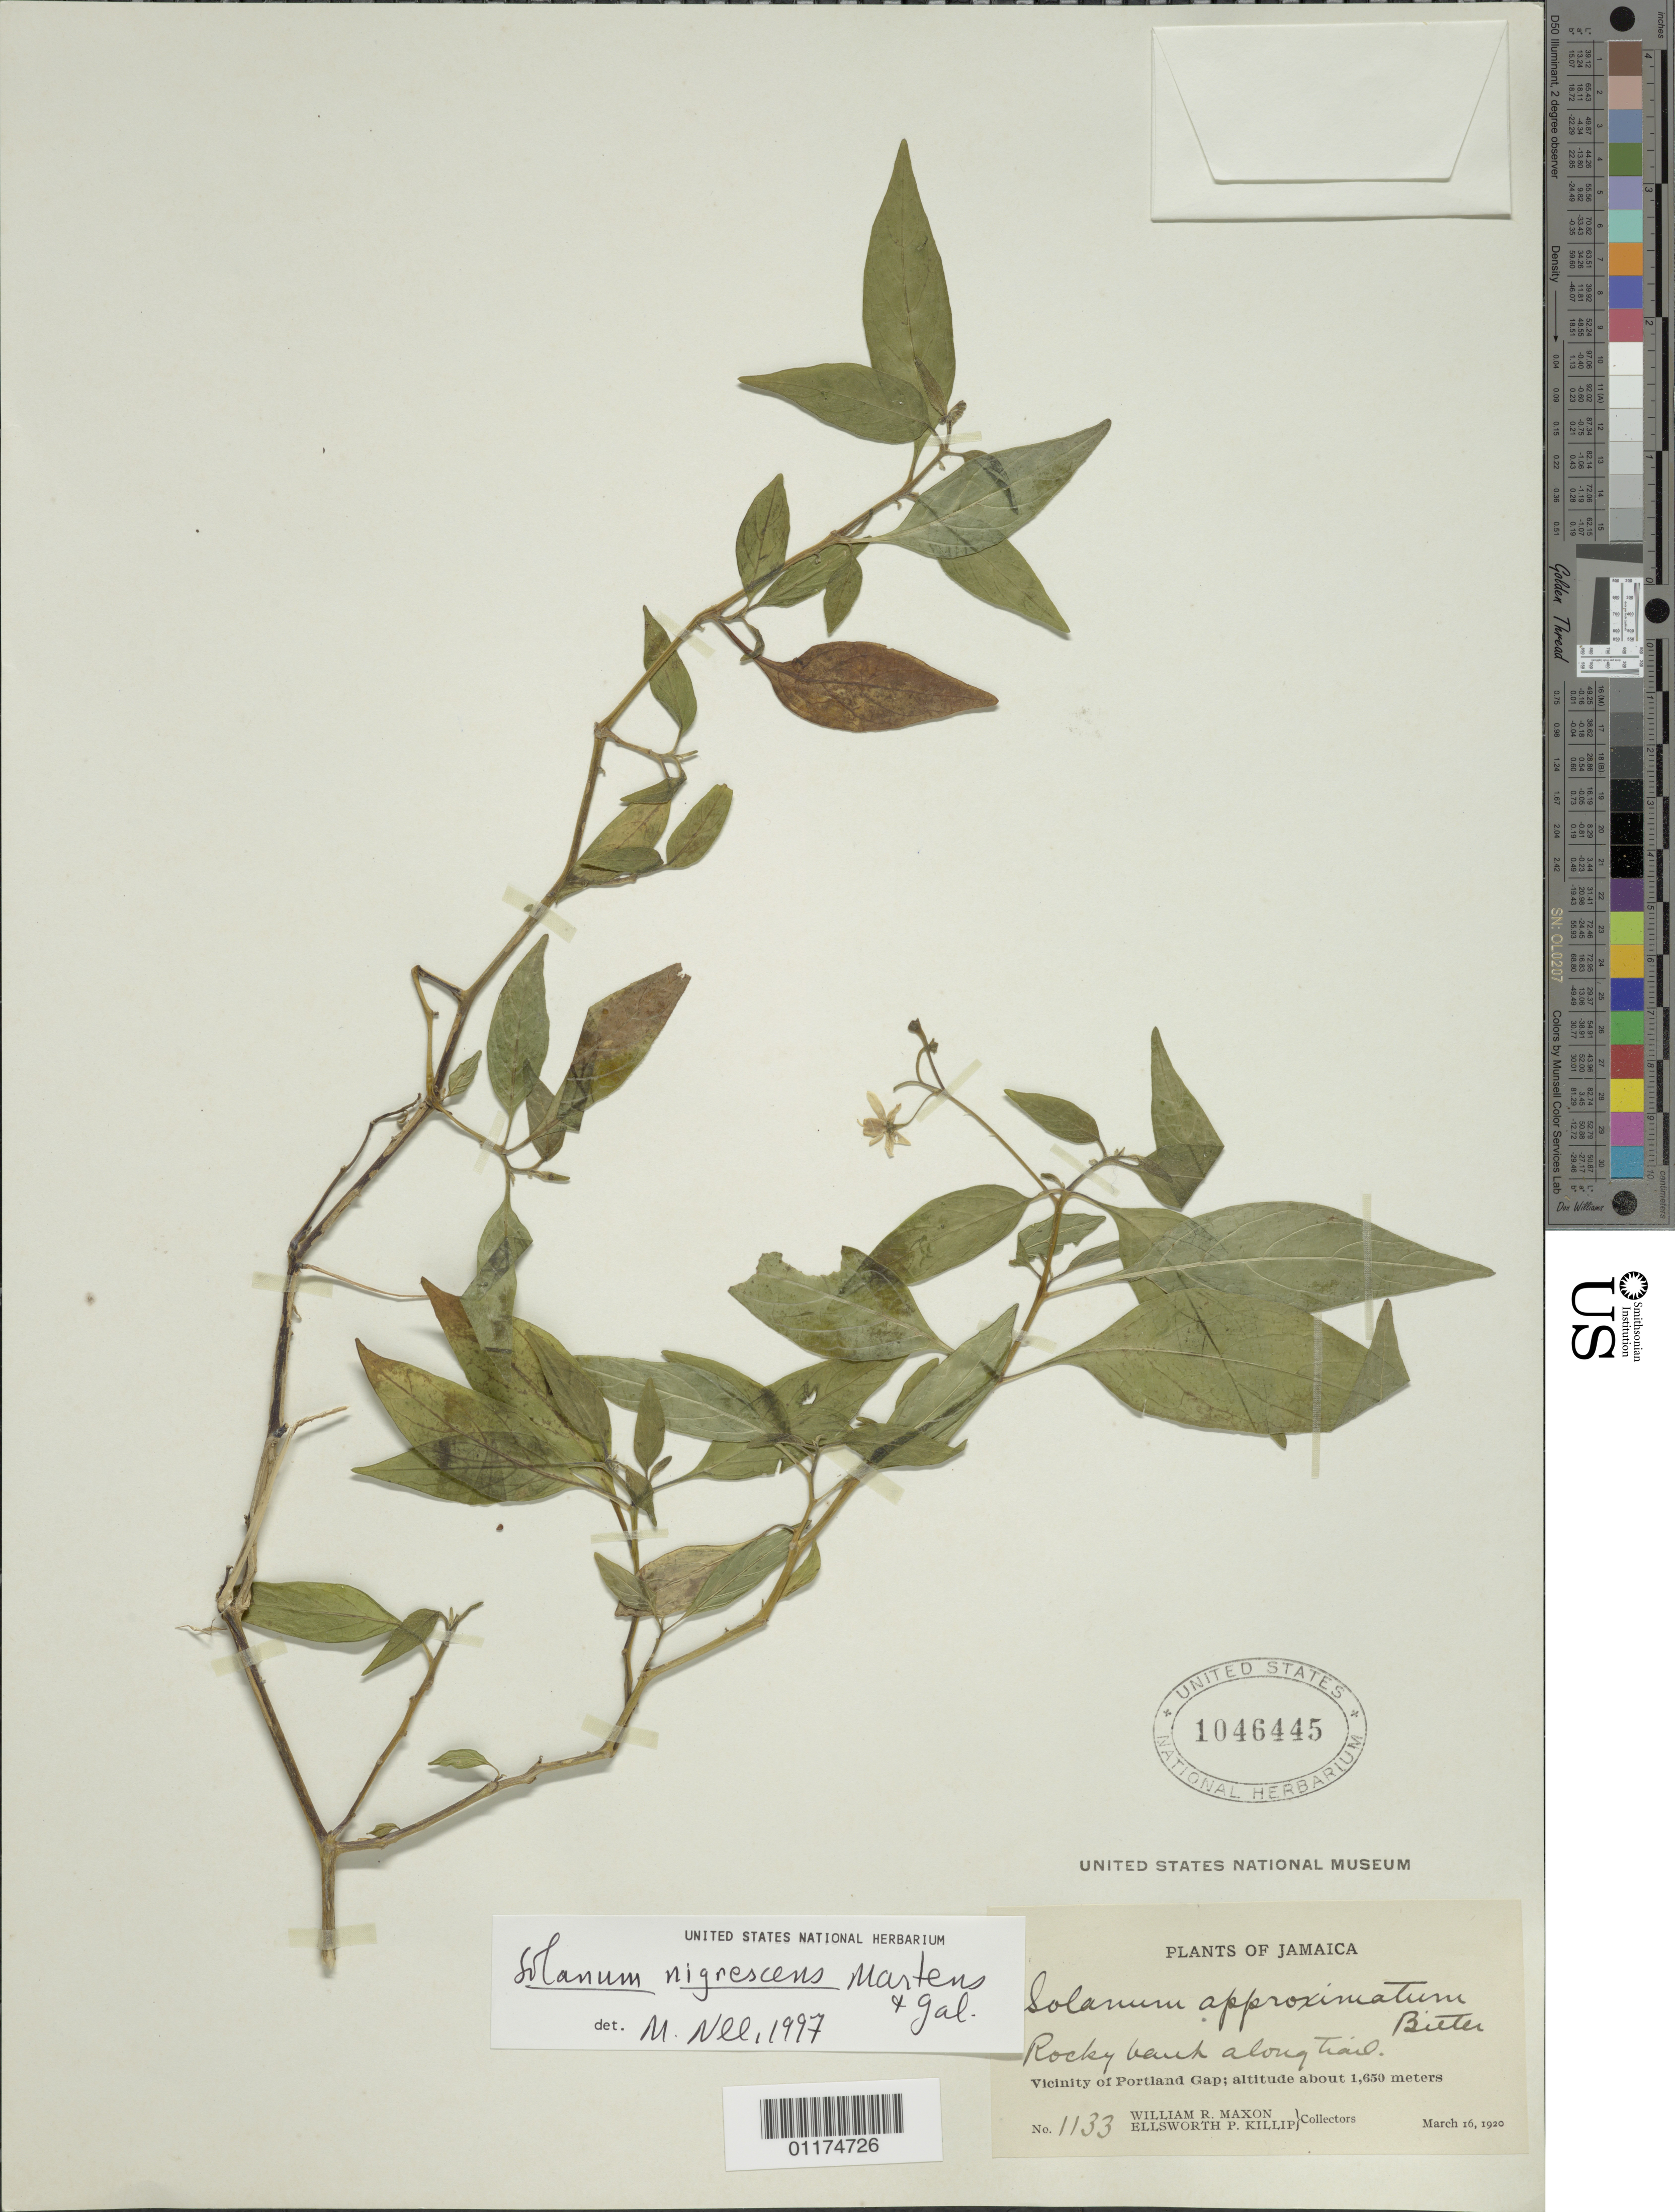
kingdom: Plantae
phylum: Tracheophyta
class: Magnoliopsida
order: Solanales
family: Solanaceae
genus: Solanum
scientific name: Solanum nigrescens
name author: M. Martens & Galeotti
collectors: W. R. Maxon & E. P. Killip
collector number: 1133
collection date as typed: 16 Mar 1920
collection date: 1920-03-16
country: Jamaica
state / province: Portland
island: Jamaica I.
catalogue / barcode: US 1046445